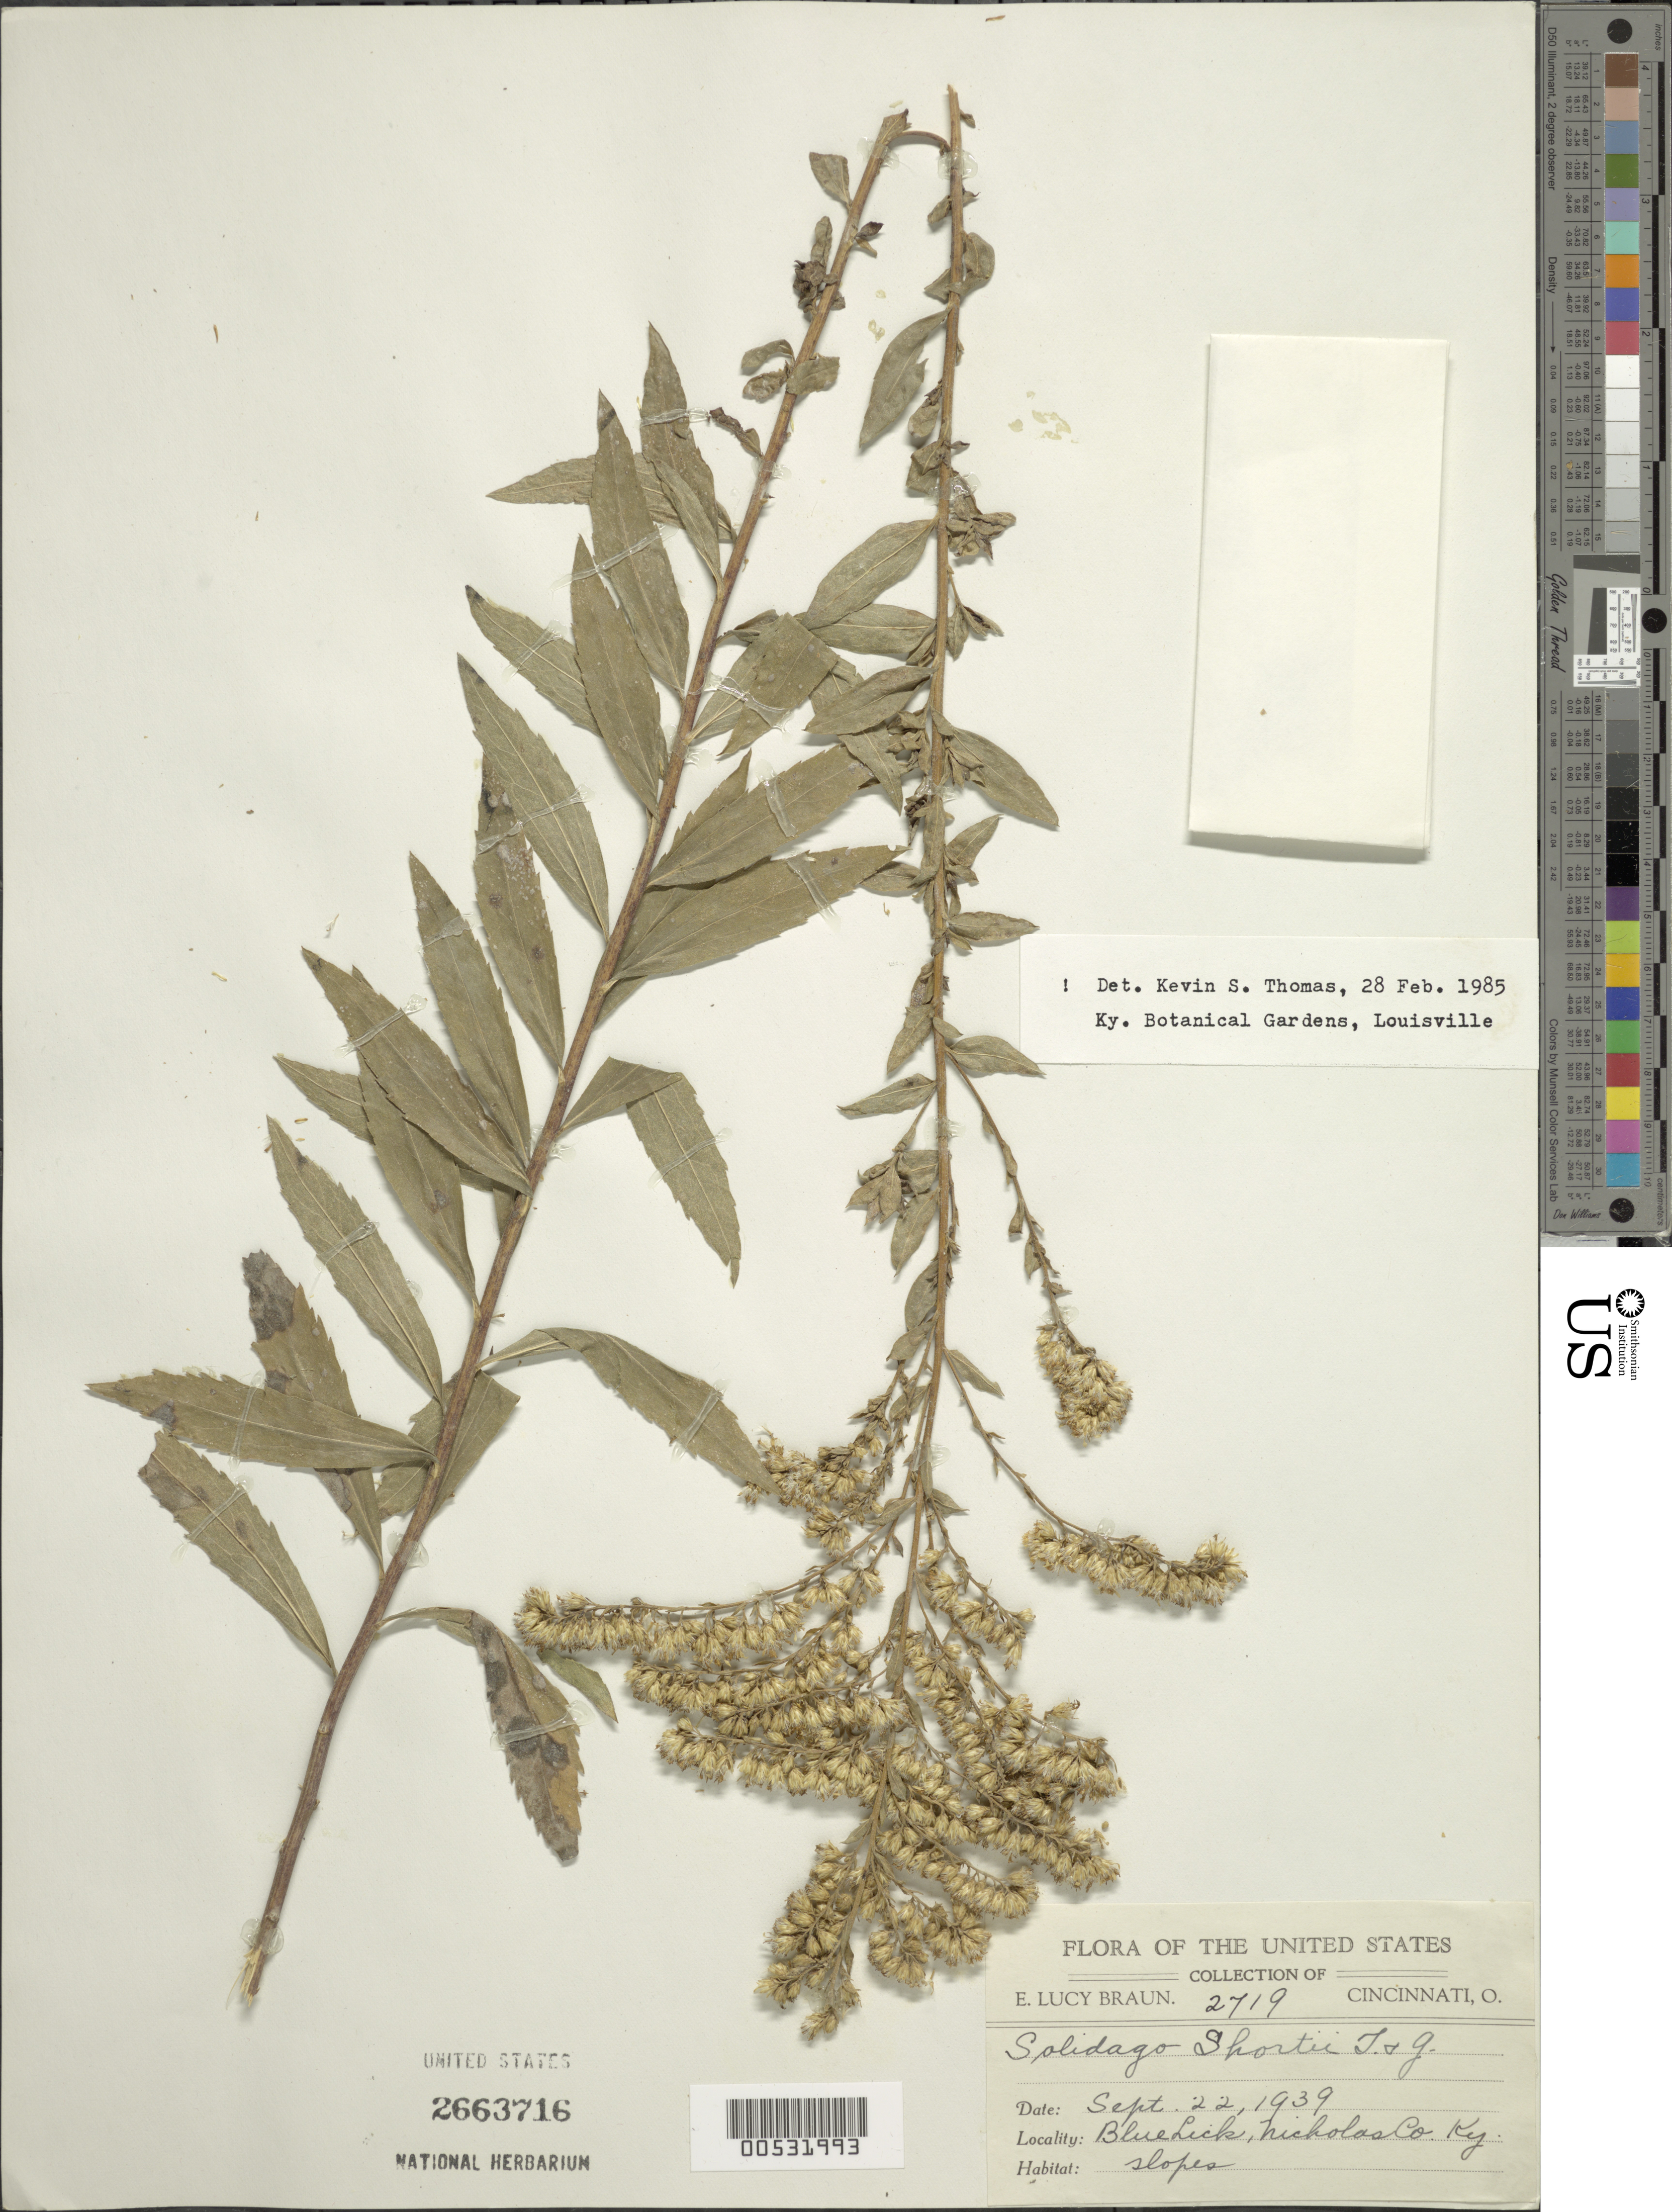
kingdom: Plantae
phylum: Tracheophyta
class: Magnoliopsida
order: Asterales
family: Asteraceae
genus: Solidago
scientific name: Solidago shortii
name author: Torr. & A. Gray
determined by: Thomas, K.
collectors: E. L. Braun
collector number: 2719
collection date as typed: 22 Sep 1939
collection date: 1939-09-22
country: United States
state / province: Kentucky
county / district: Nicholas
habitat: Slopes.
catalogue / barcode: US 2663716